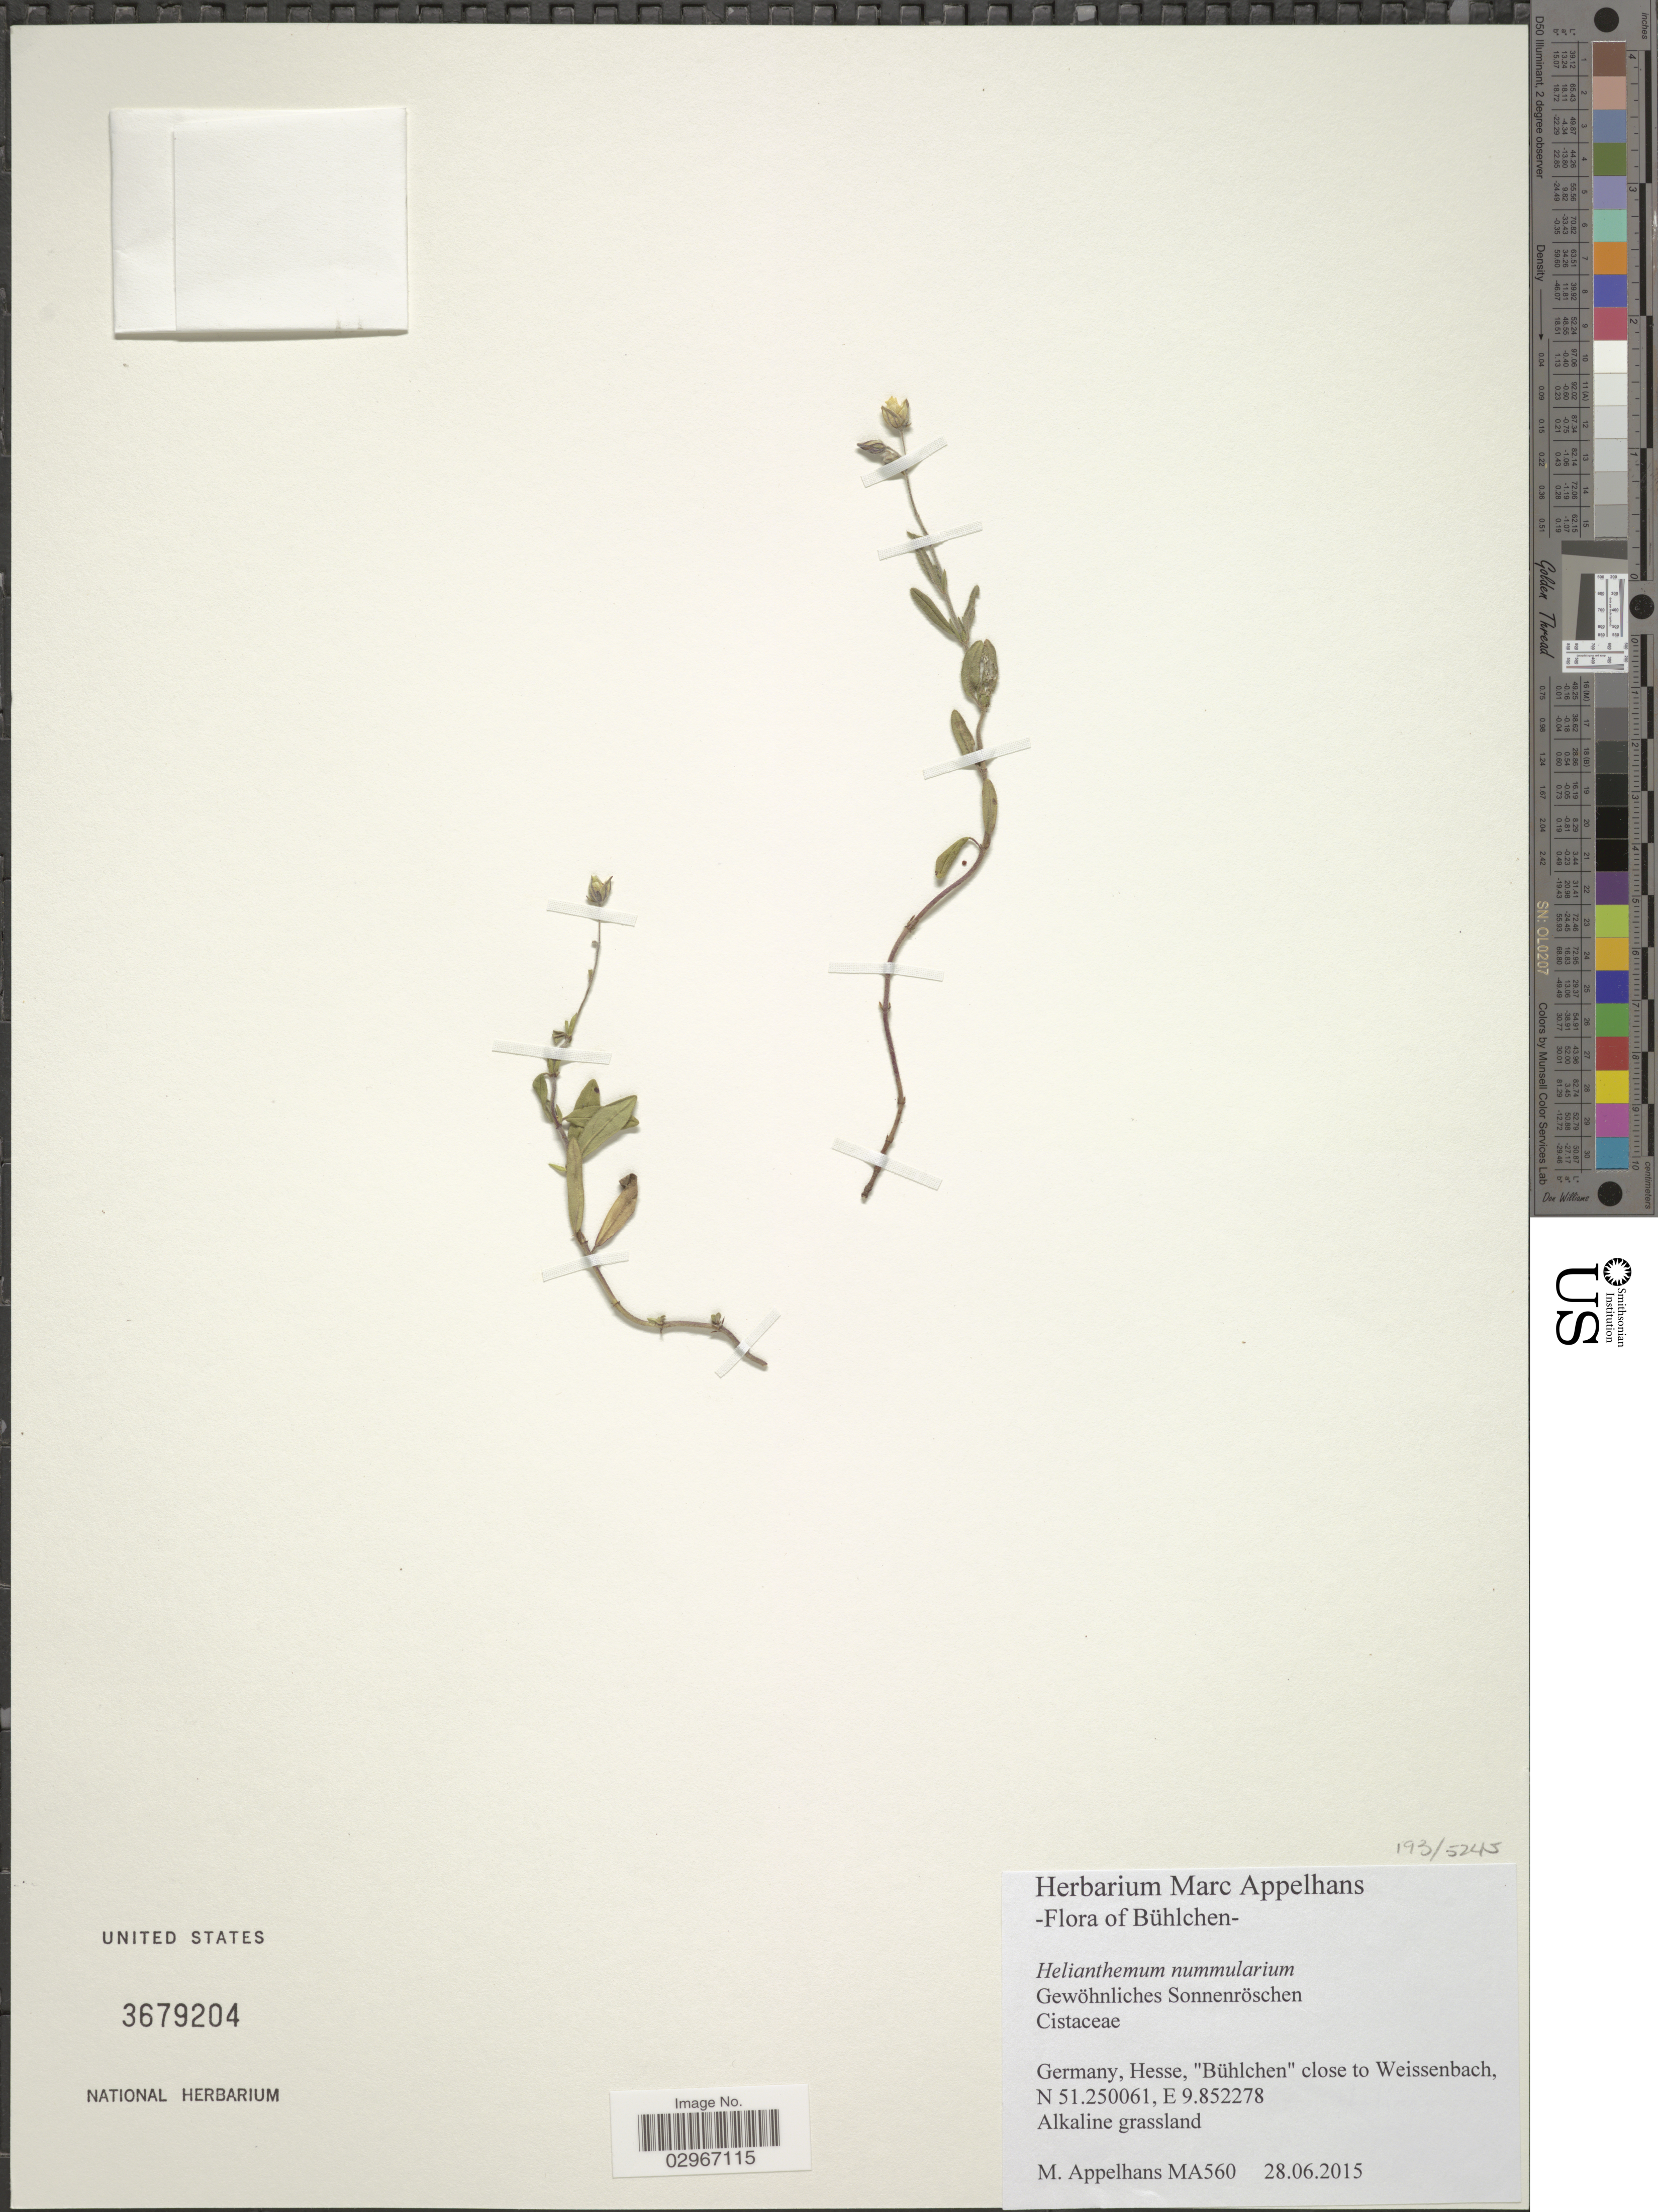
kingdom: Plantae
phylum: Tracheophyta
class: Magnoliopsida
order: Malvales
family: Cistaceae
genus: Helianthemum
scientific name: Helianthemum nummularium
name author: (L.) Mill.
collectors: M. Appelhans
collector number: MA560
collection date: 2015-06-28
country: Germany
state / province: Hesse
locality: Hesse, "Bühlchen" close to Weissenbach.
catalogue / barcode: US 3679204